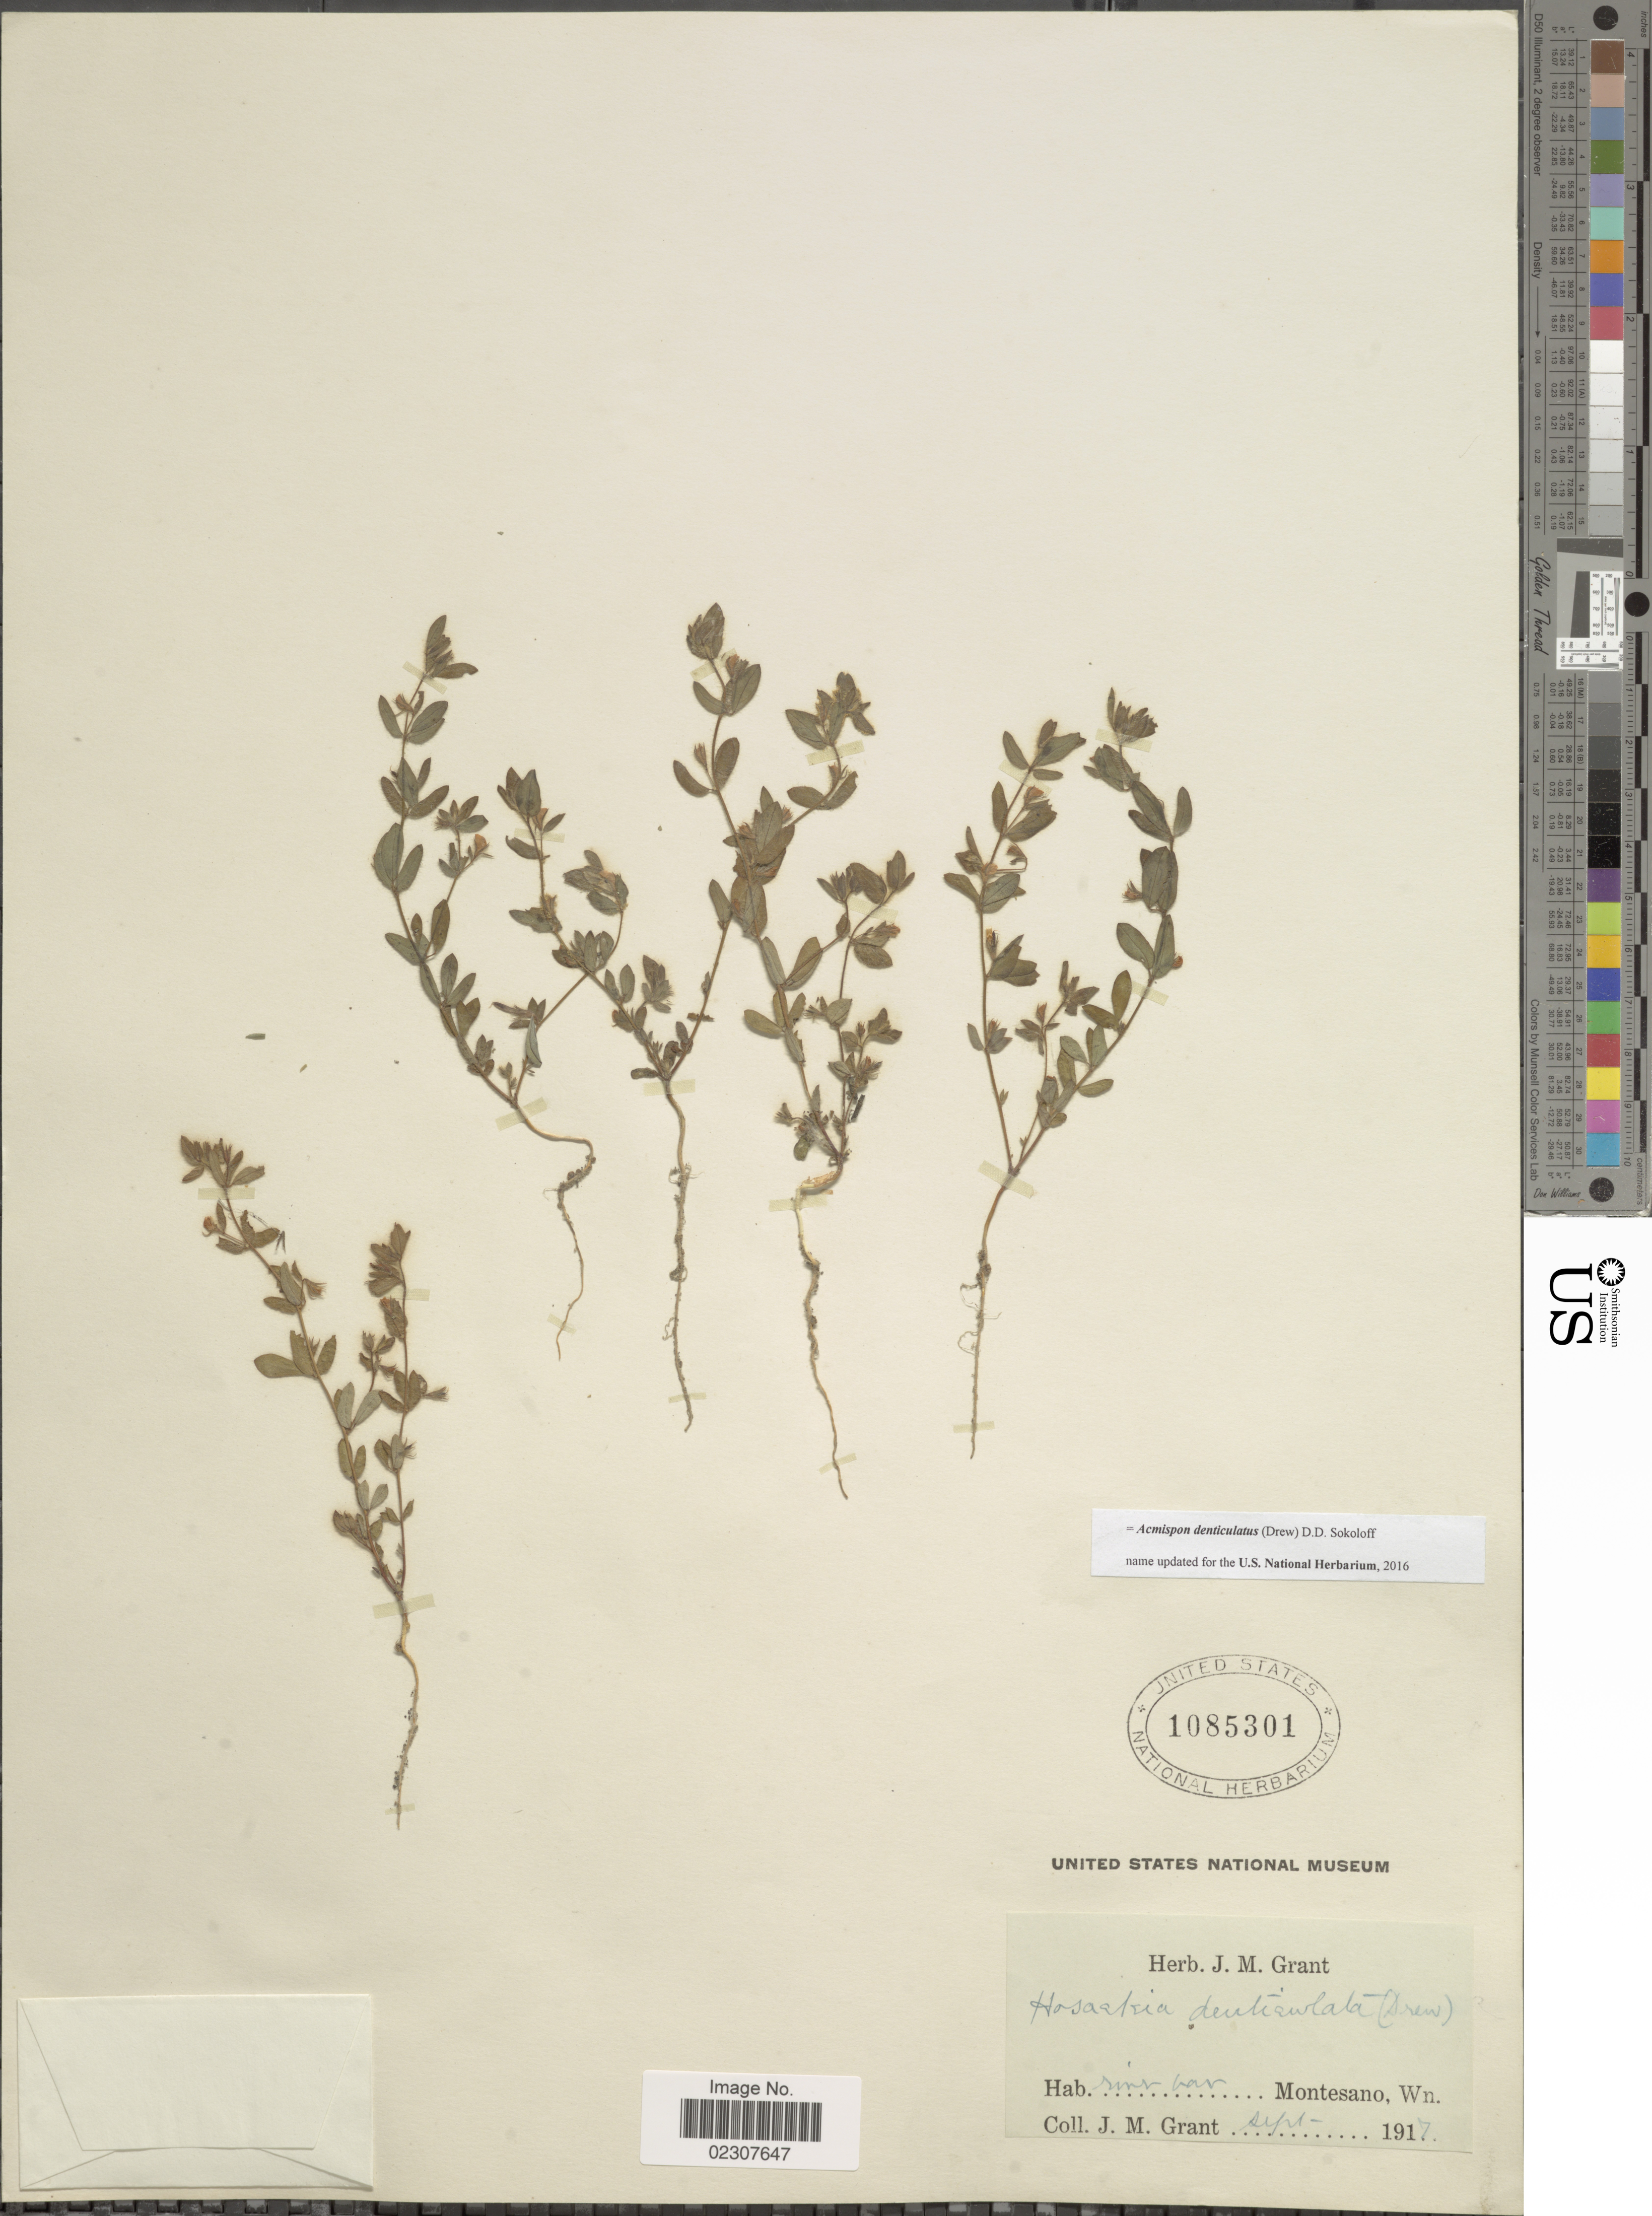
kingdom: Plantae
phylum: Tracheophyta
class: Magnoliopsida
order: Fabales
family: Fabaceae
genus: Acmispon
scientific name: Acmispon denticulatus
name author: (Drew) D.D. Sokoloff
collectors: J. M. Grant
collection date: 1917-09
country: United States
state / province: Washington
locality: Montesano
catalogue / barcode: US 1085301